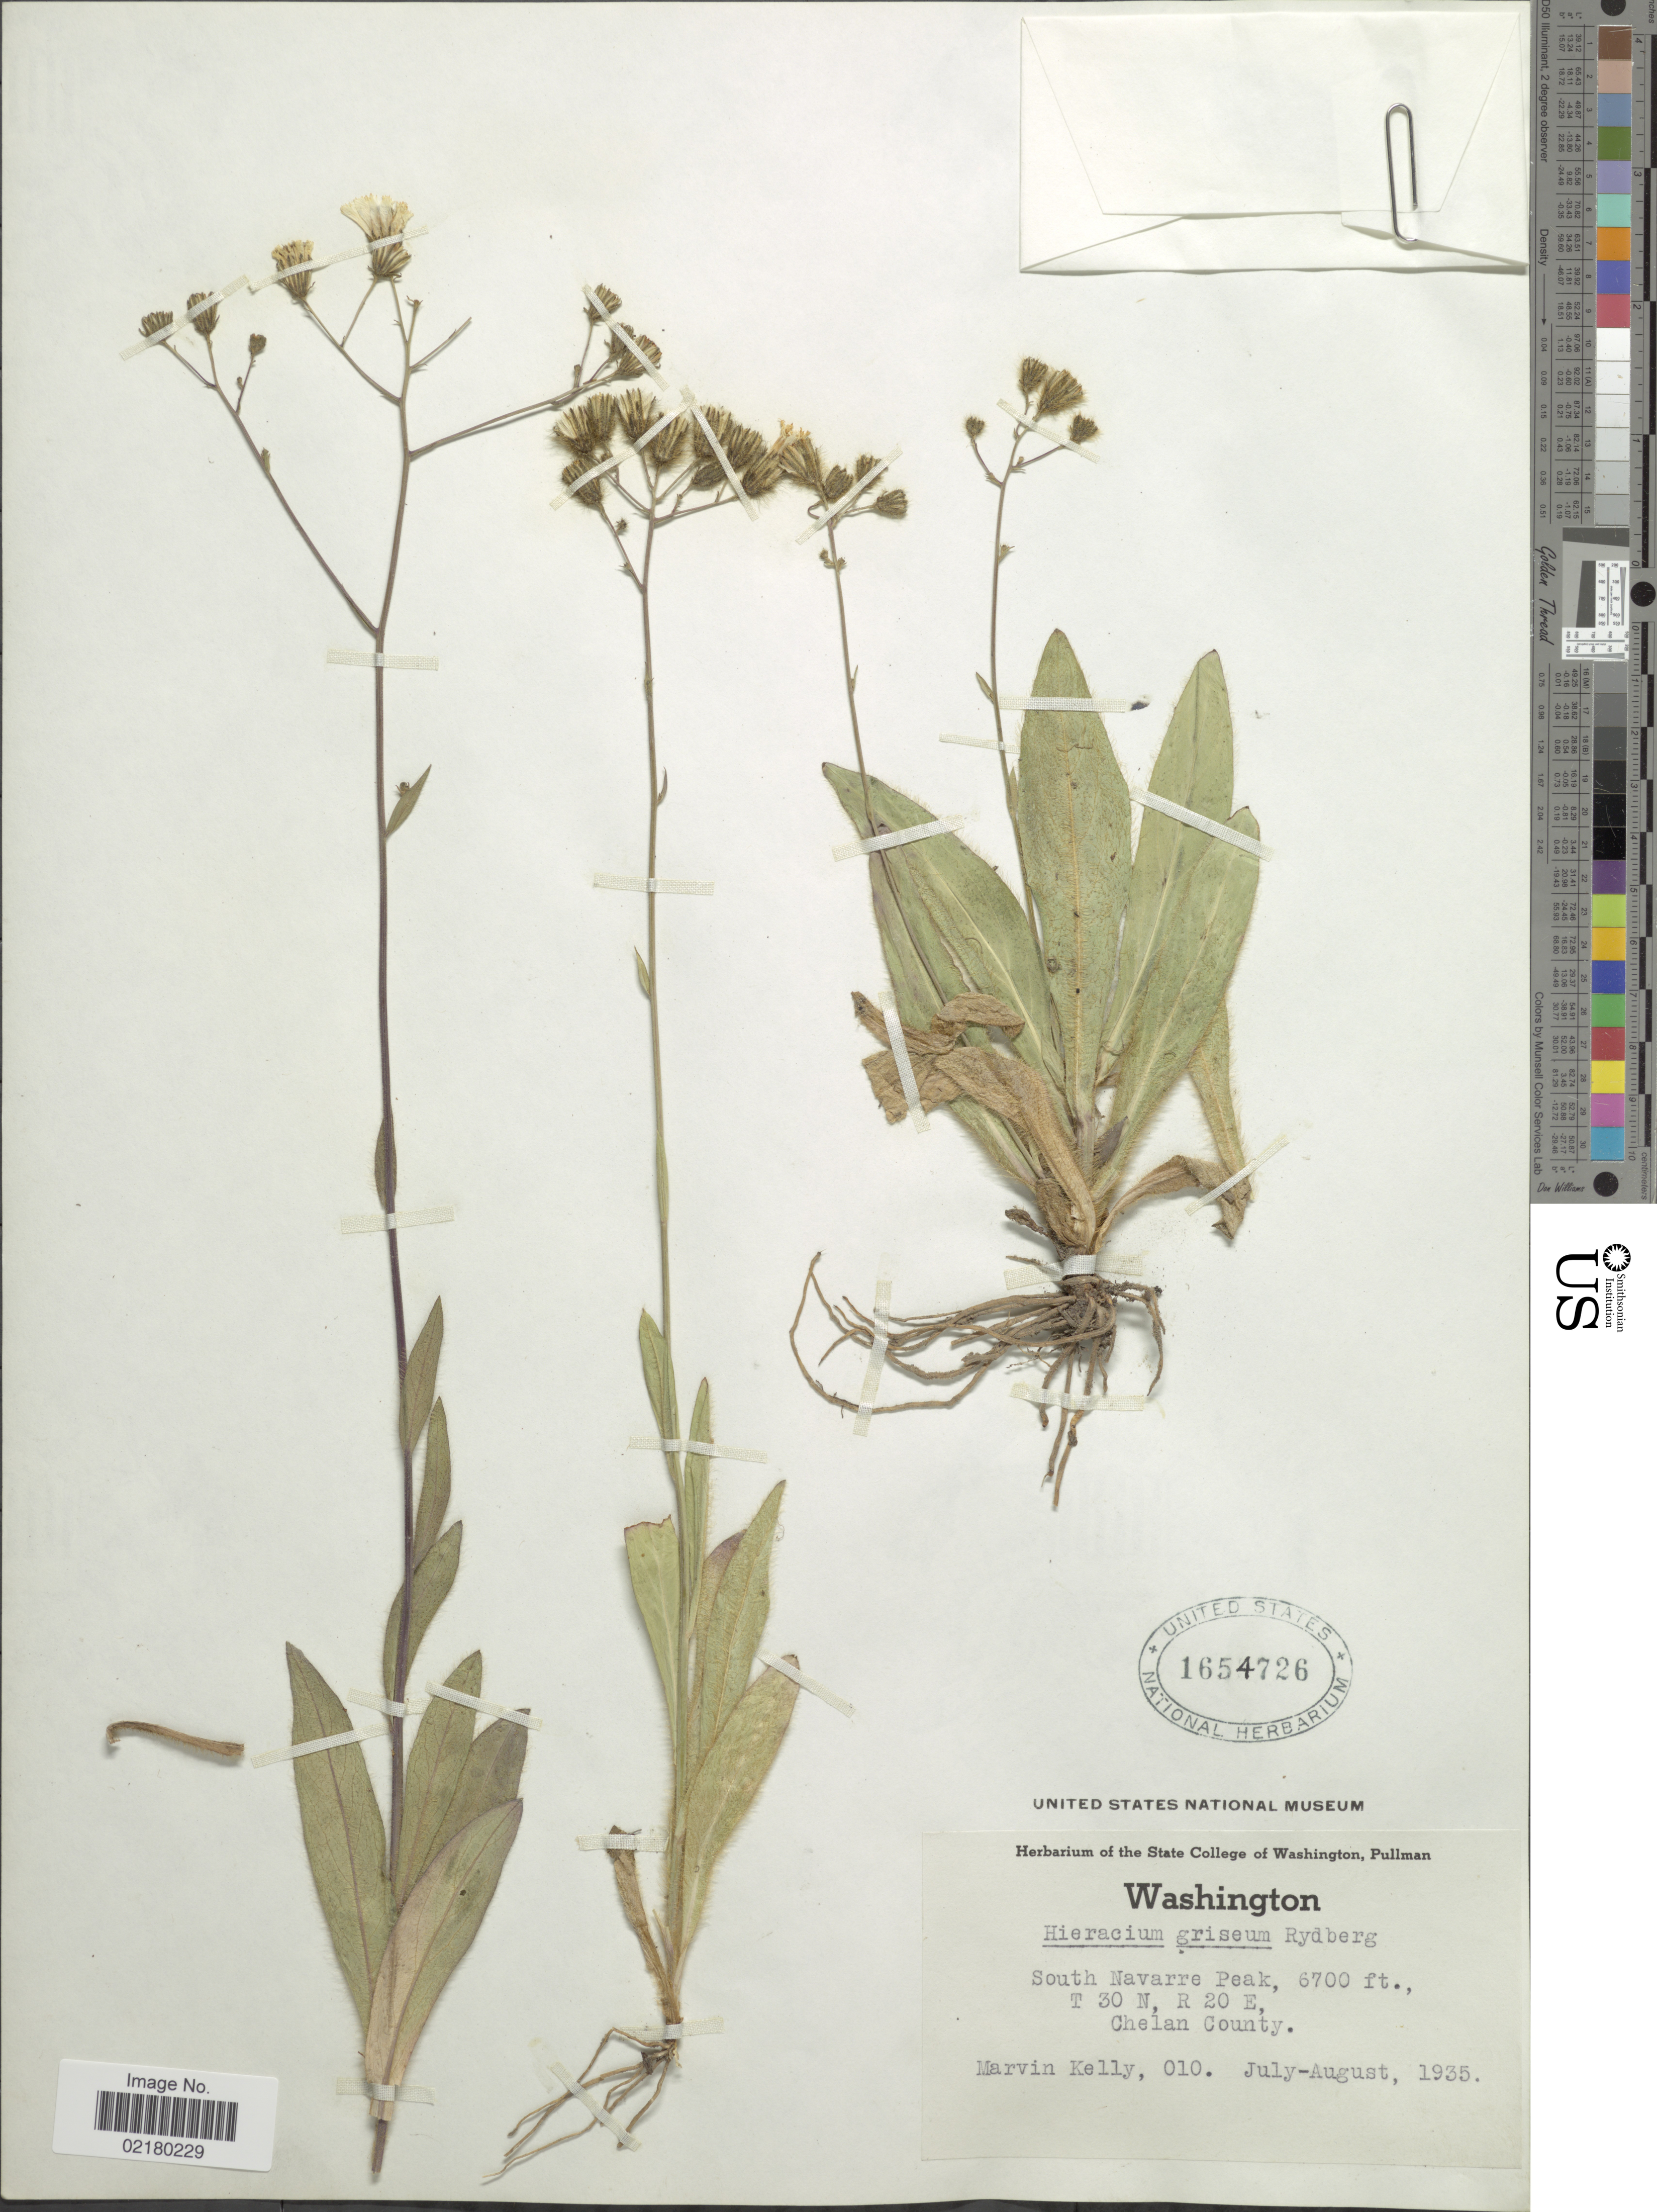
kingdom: Plantae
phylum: Tracheophyta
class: Magnoliopsida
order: Asterales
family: Asteraceae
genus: Hieracium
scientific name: Hieracium griseum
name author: Rydb.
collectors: M. Kelly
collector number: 010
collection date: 1935-07/1935-08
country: United States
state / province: Washington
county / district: Chelan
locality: South Navarre Peak, T30N, R20E, Chelan County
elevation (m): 2042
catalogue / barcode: US 1654726